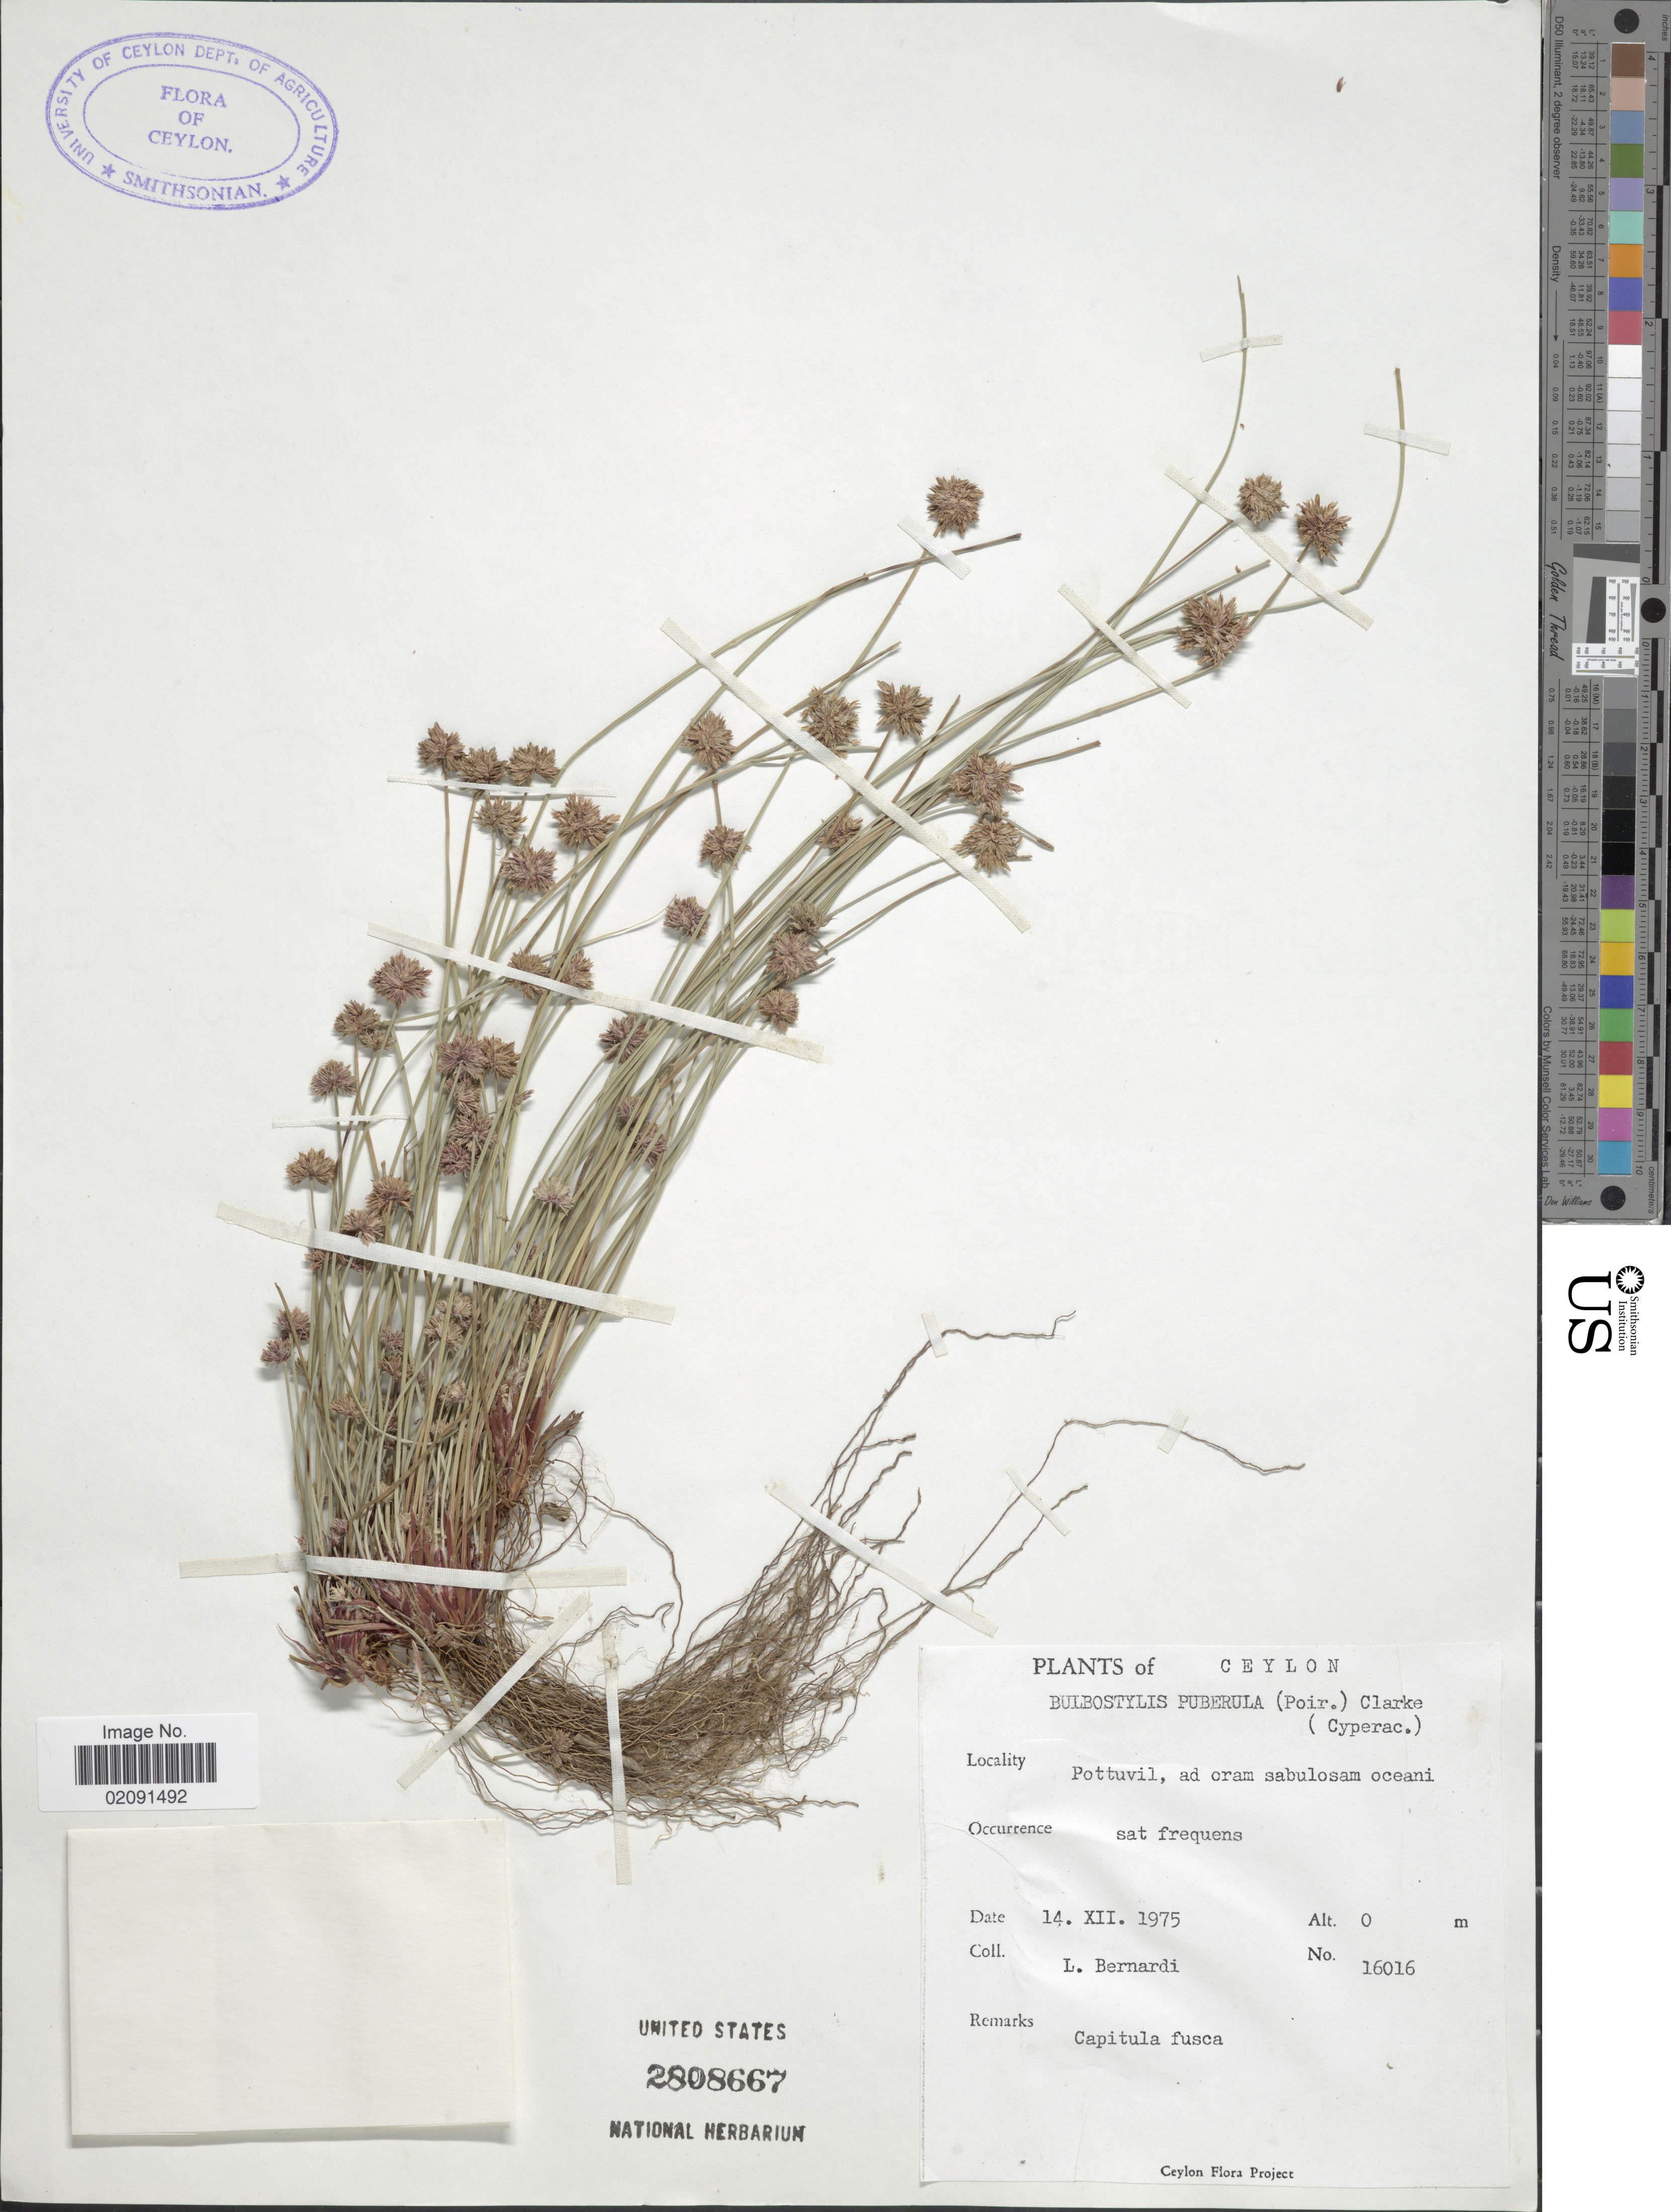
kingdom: Plantae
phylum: Tracheophyta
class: Liliopsida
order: Poales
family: Cyperaceae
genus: Bulbostylis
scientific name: Bulbostylis barbata subsp. pulchella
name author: (Thwaites) T. Koyama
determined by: Strong, Mark T., (BOT), Smithsonian Institution - National Museum of Natural History (UNITED STATES)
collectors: L. Bernardi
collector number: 16016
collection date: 1975-12-14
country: Sri Lanka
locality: Ceylon, Pottuvil, ad oram sabulosam oceani.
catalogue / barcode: US 2808667